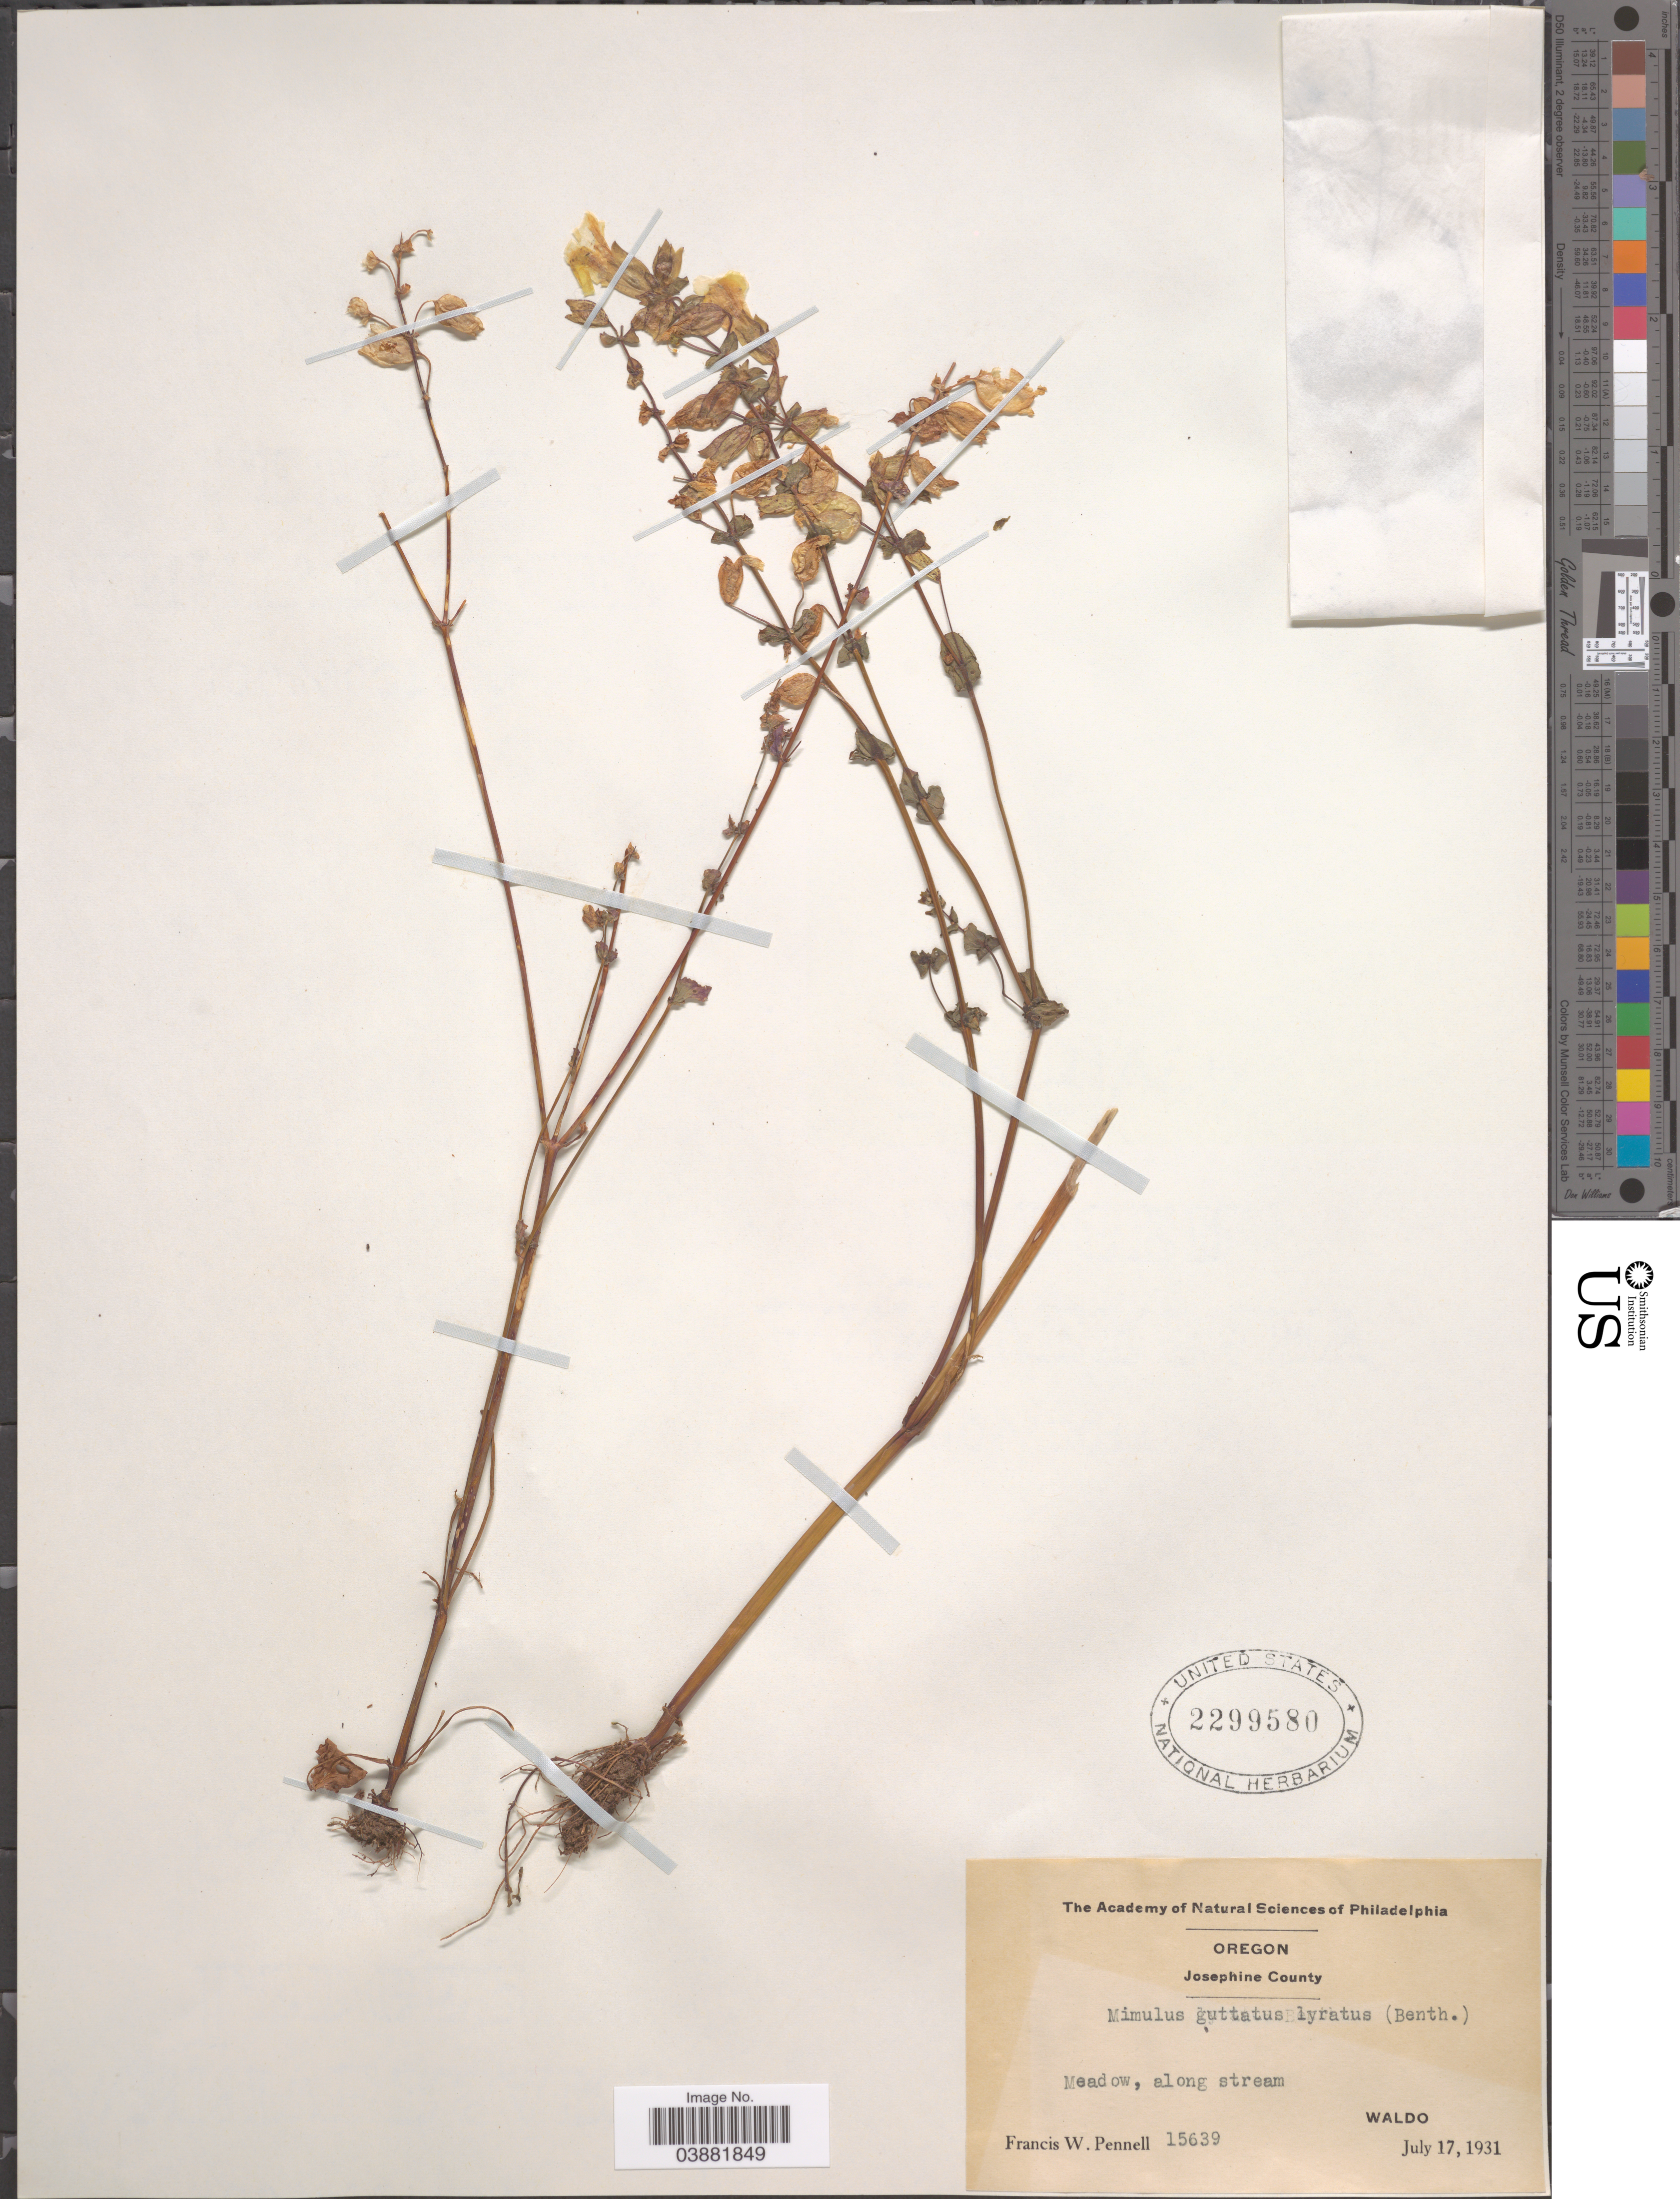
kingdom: Plantae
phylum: Tracheophyta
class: Magnoliopsida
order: Lamiales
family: Phrymaceae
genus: Mimulus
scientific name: Mimulus lyratus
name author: Benth.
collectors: F. W. Pennell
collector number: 15639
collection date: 1931-07-17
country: United States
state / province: Oregon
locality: Josephine County. Along stream Waldo.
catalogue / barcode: US 2299580